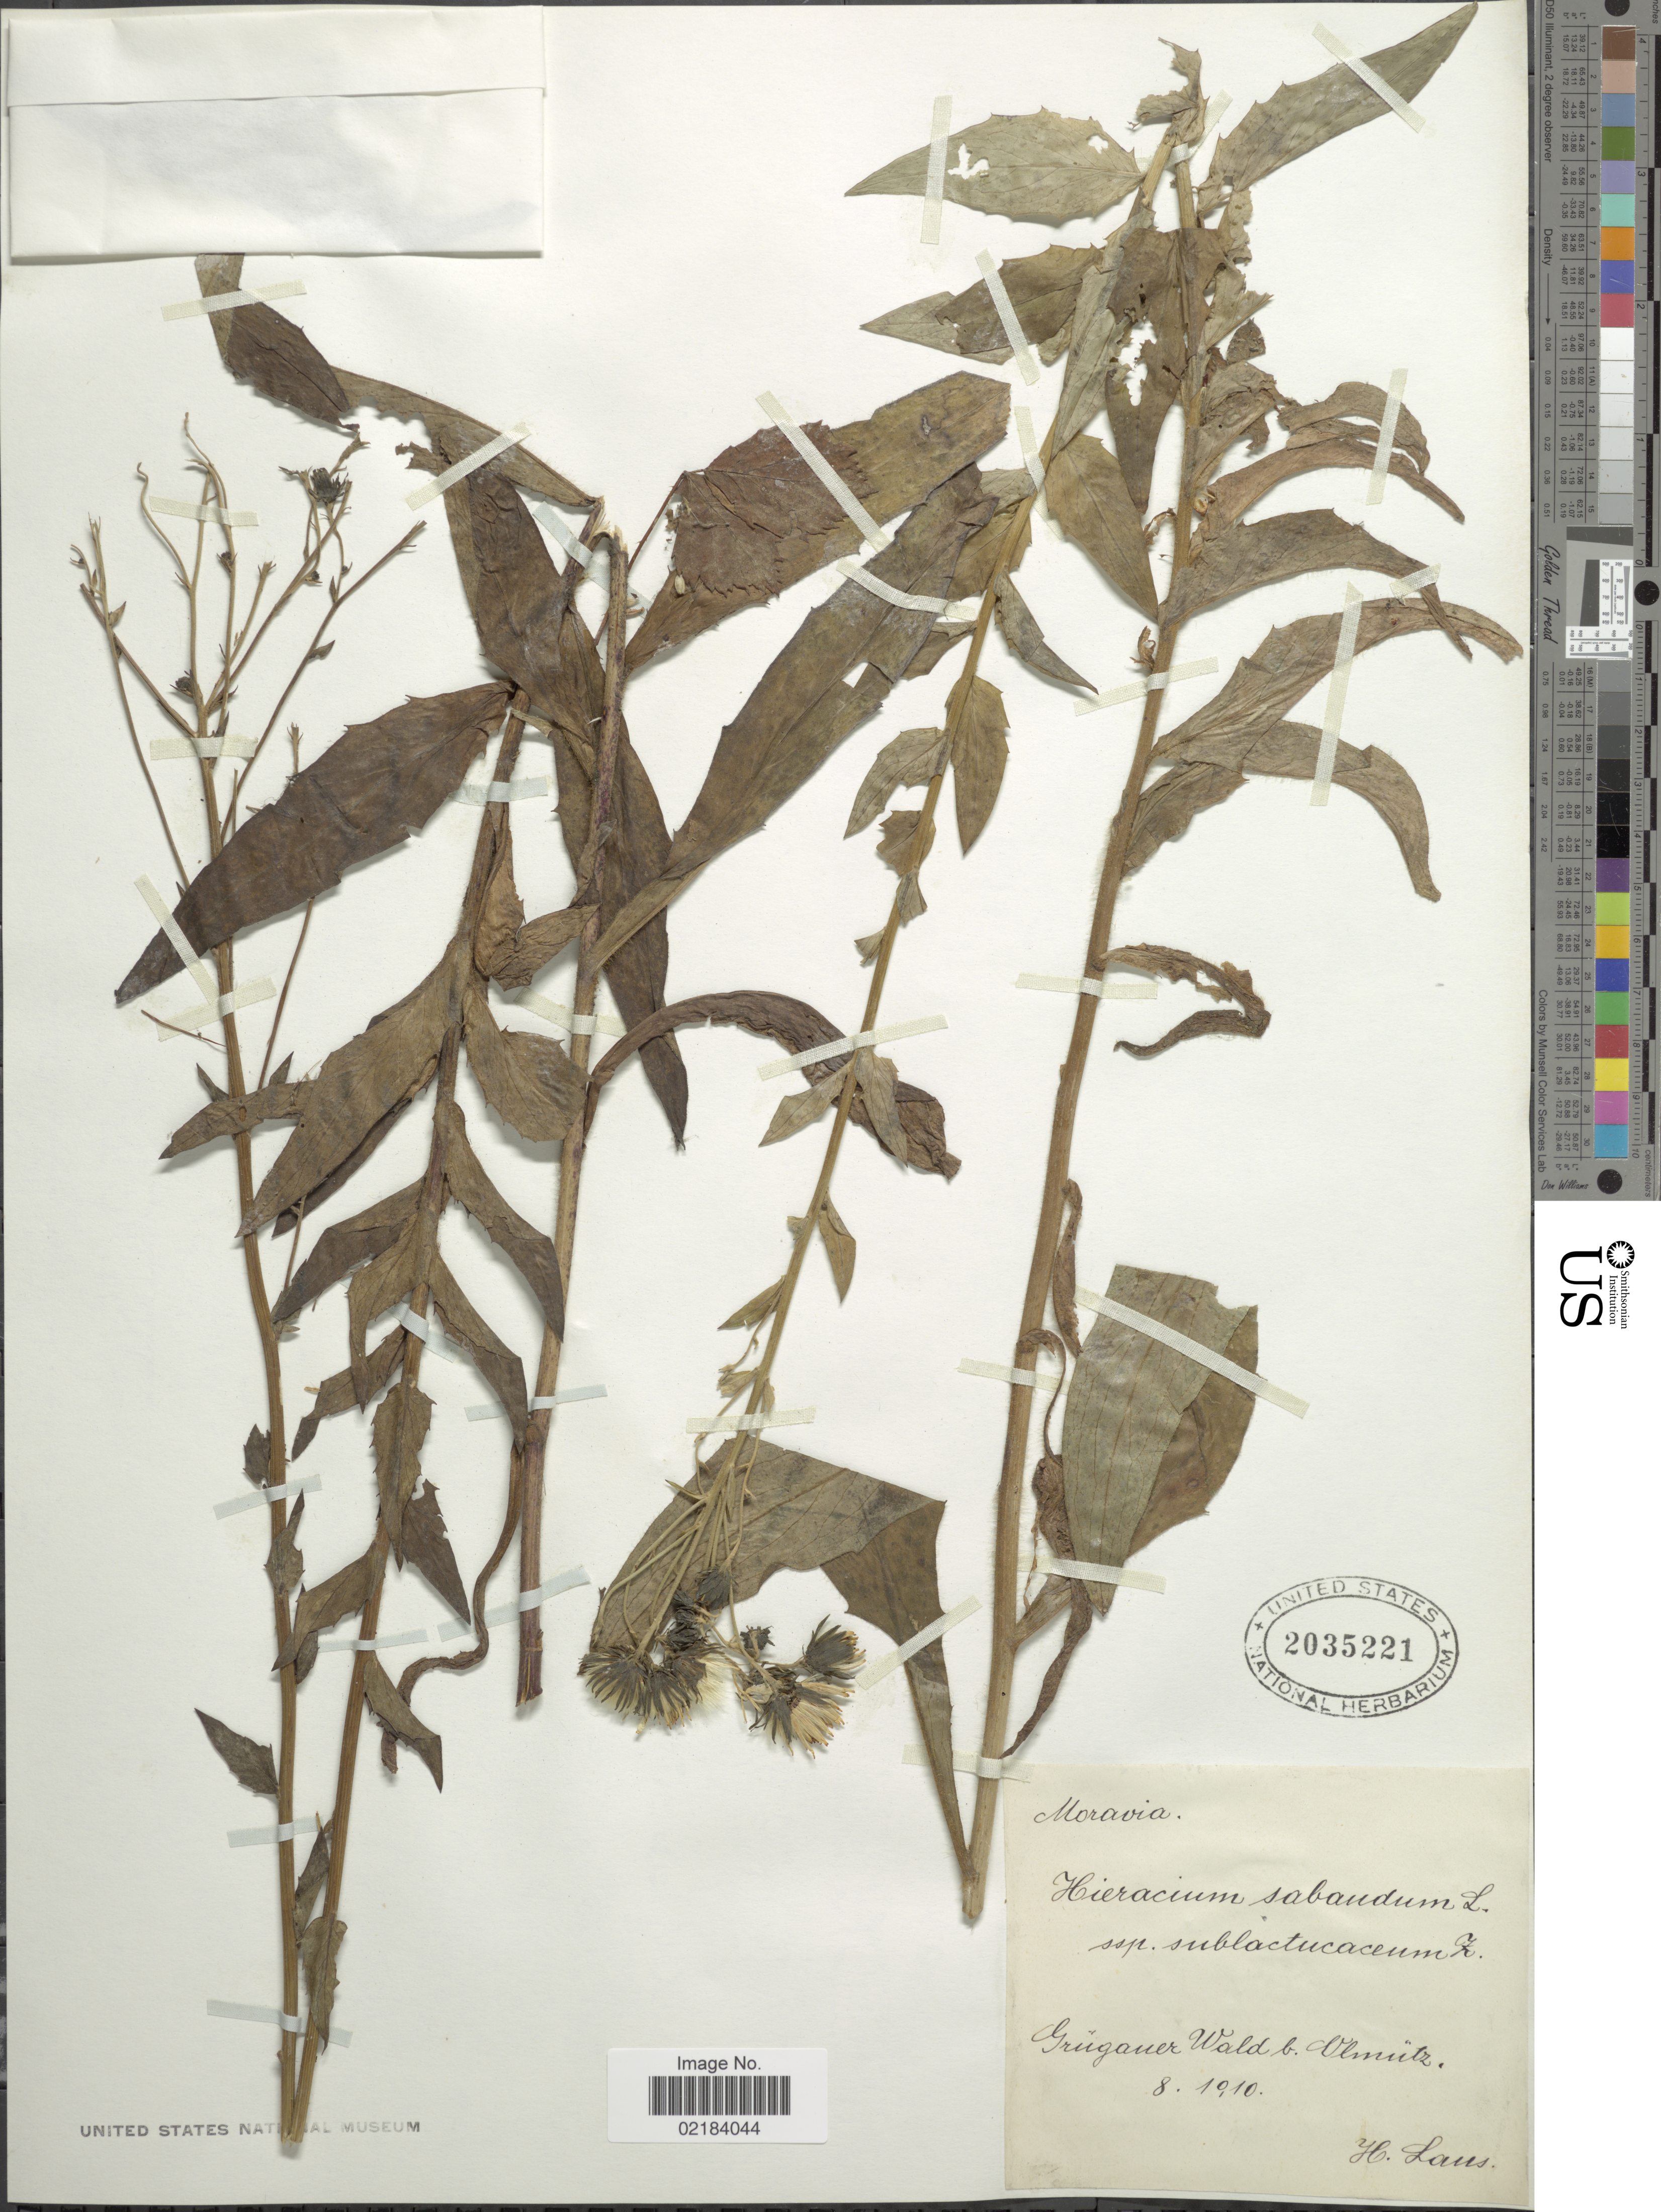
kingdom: Plantae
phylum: Tracheophyta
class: Magnoliopsida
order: Asterales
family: Asteraceae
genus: Hieracium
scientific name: Hieracium sabaudum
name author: L.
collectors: H. Laus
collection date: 1910-08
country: Czechia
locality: Moravia, Grügauer Wald b. Ulmitz [interpreted]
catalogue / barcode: US 2035221